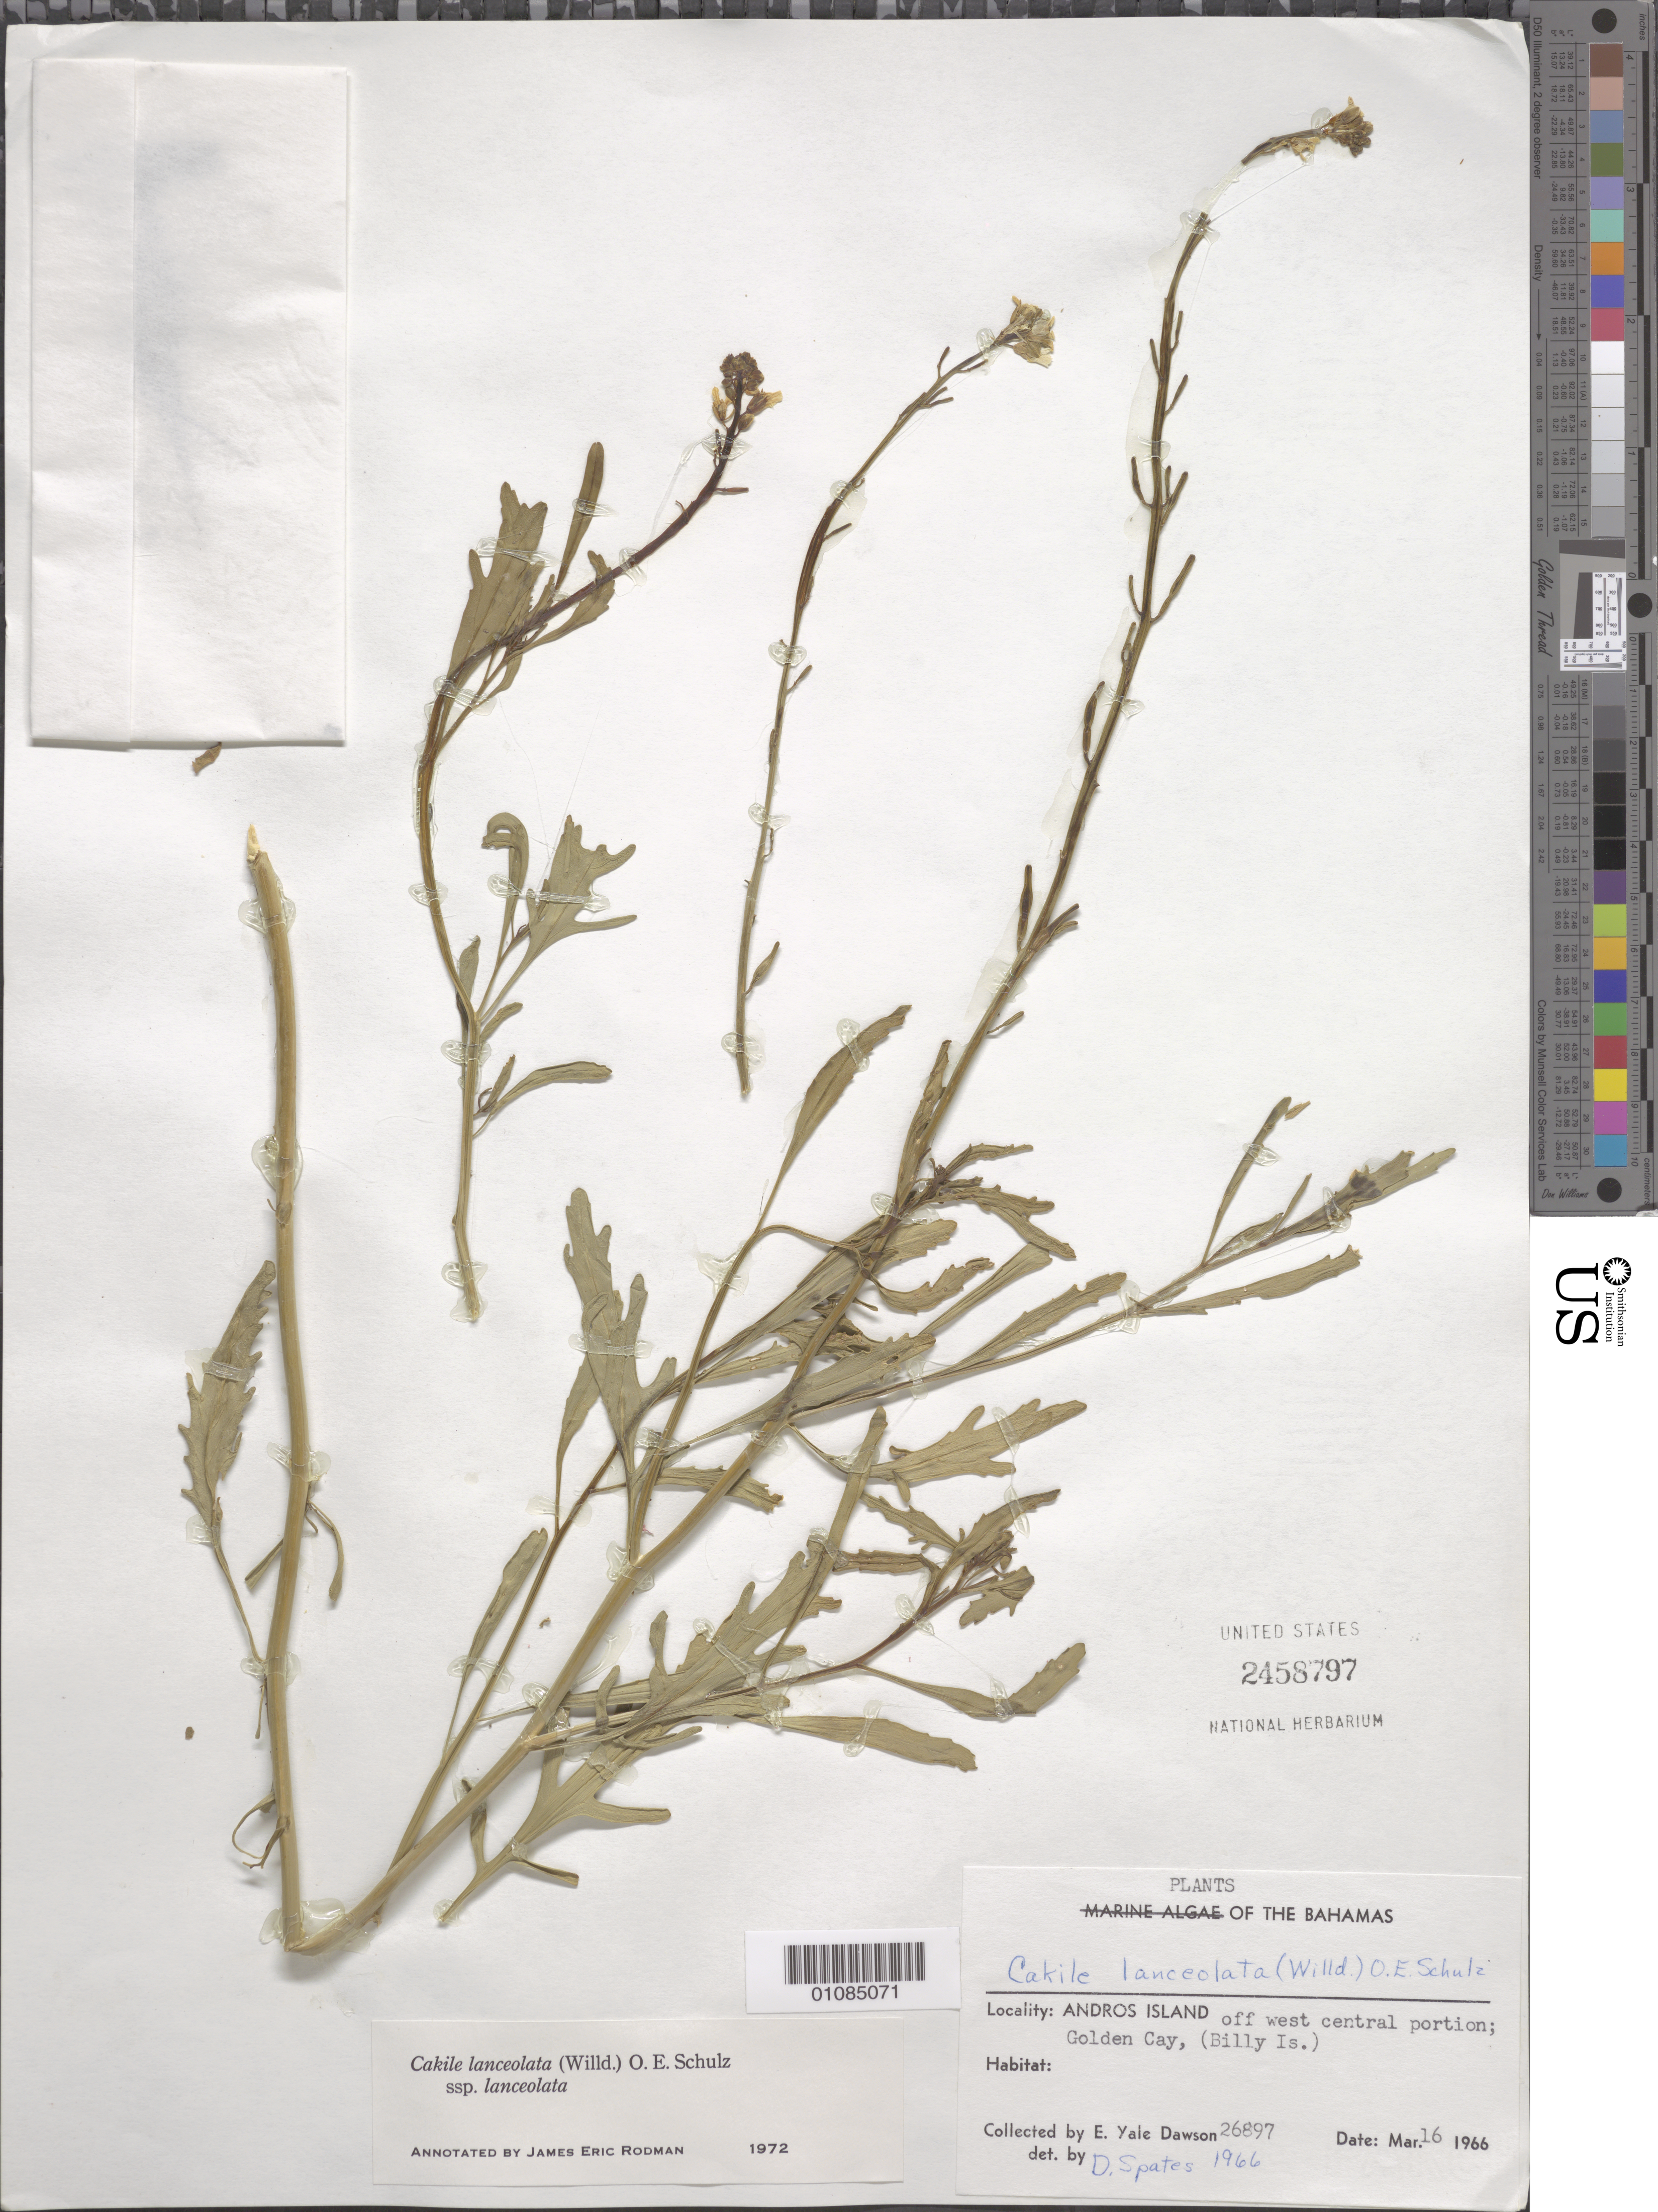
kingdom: Plantae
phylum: Tracheophyta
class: Magnoliopsida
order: Brassicales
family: Brassicaceae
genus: Cakile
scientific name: Cakile lanceolata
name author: (Willd.) O.E. Schulz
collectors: E. Y. Dawson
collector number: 26897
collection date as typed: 16 Mar 1966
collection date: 1966-03-16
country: Bahamas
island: Andros I.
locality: Andros Island: off W central portion; Golden Cay, (Billy Island)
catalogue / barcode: US 2458797